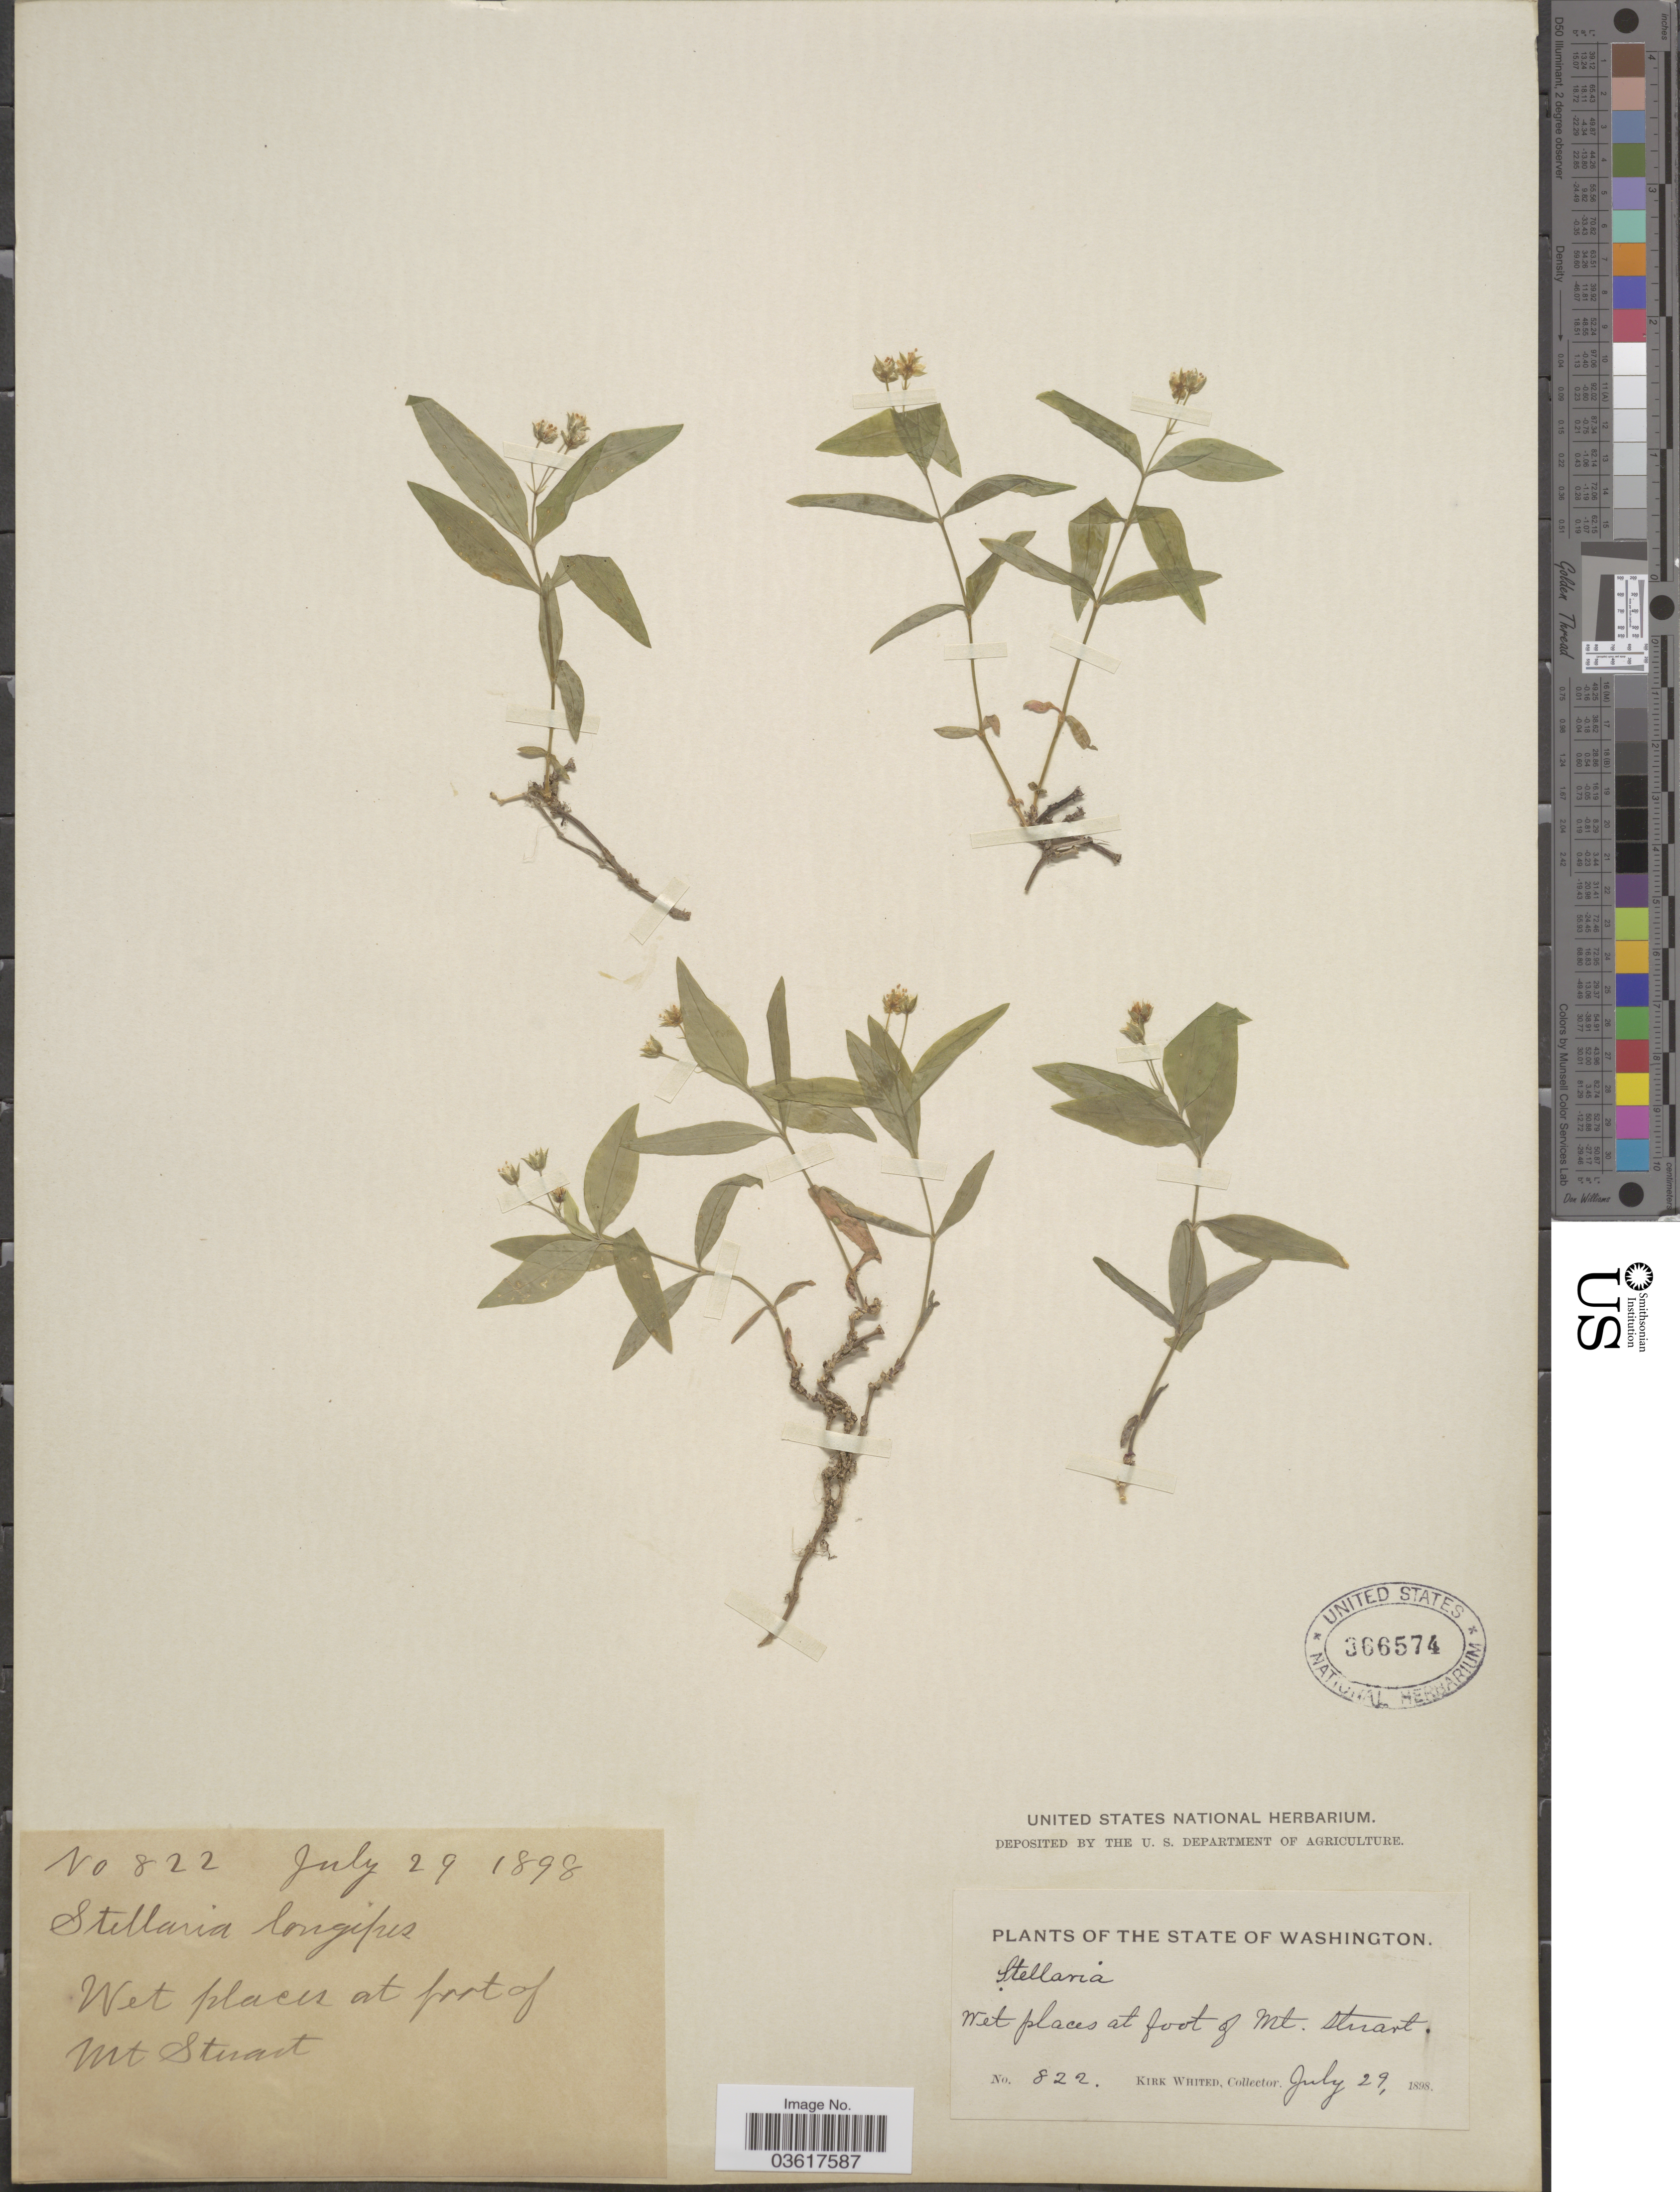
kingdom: Plantae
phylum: Tracheophyta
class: Magnoliopsida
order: Caryophyllales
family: Caryophyllaceae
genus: Moehringia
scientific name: Moehringia macrophylla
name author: (Hook.) Fenzl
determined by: Strong, Mark T., (BOT), Smithsonian Institution - National Museum of Natural History (UNITED STATES)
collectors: K. Whited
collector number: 822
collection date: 1898-07-29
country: United States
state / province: Washington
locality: Wet places at foot of Mt. Stuart.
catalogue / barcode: US 366574